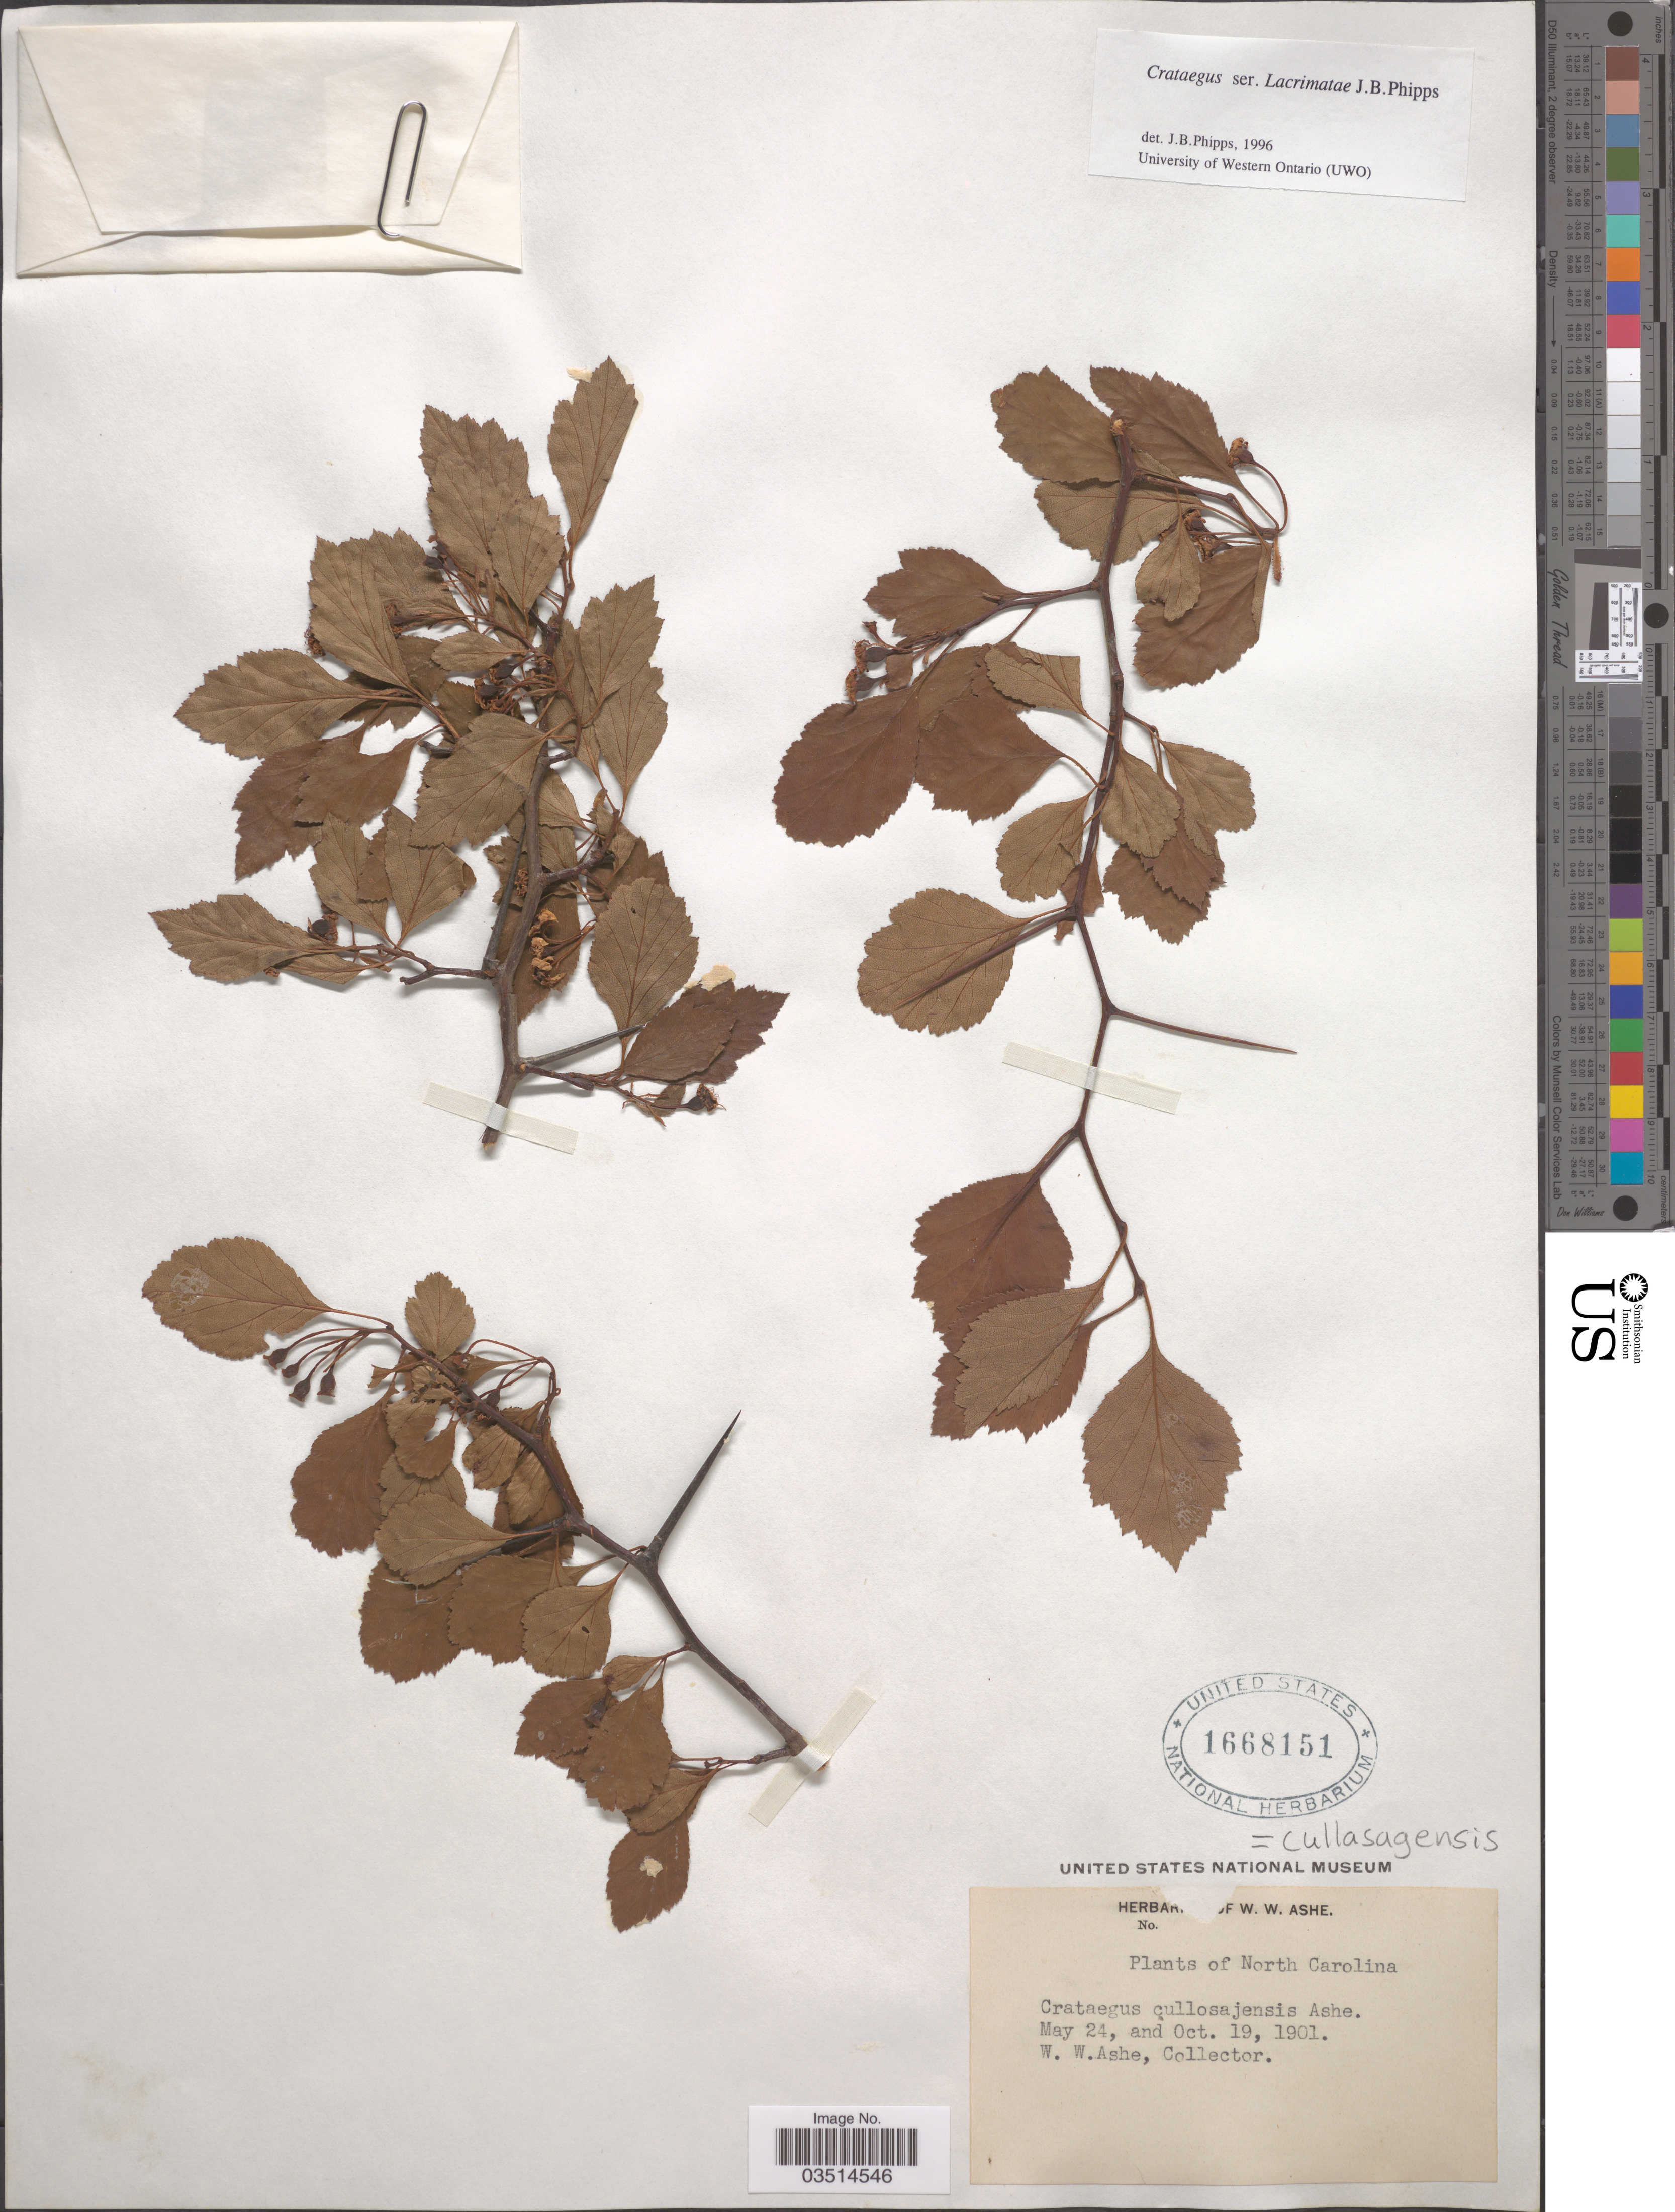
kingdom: Plantae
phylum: Tracheophyta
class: Magnoliopsida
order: Rosales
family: Rosaceae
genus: Crataegus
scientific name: Crataegus cullasagensis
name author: Ashe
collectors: W. W. Ashe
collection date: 1901-05-24/1901-10-19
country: United States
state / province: North Carolina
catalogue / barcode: US 1668151